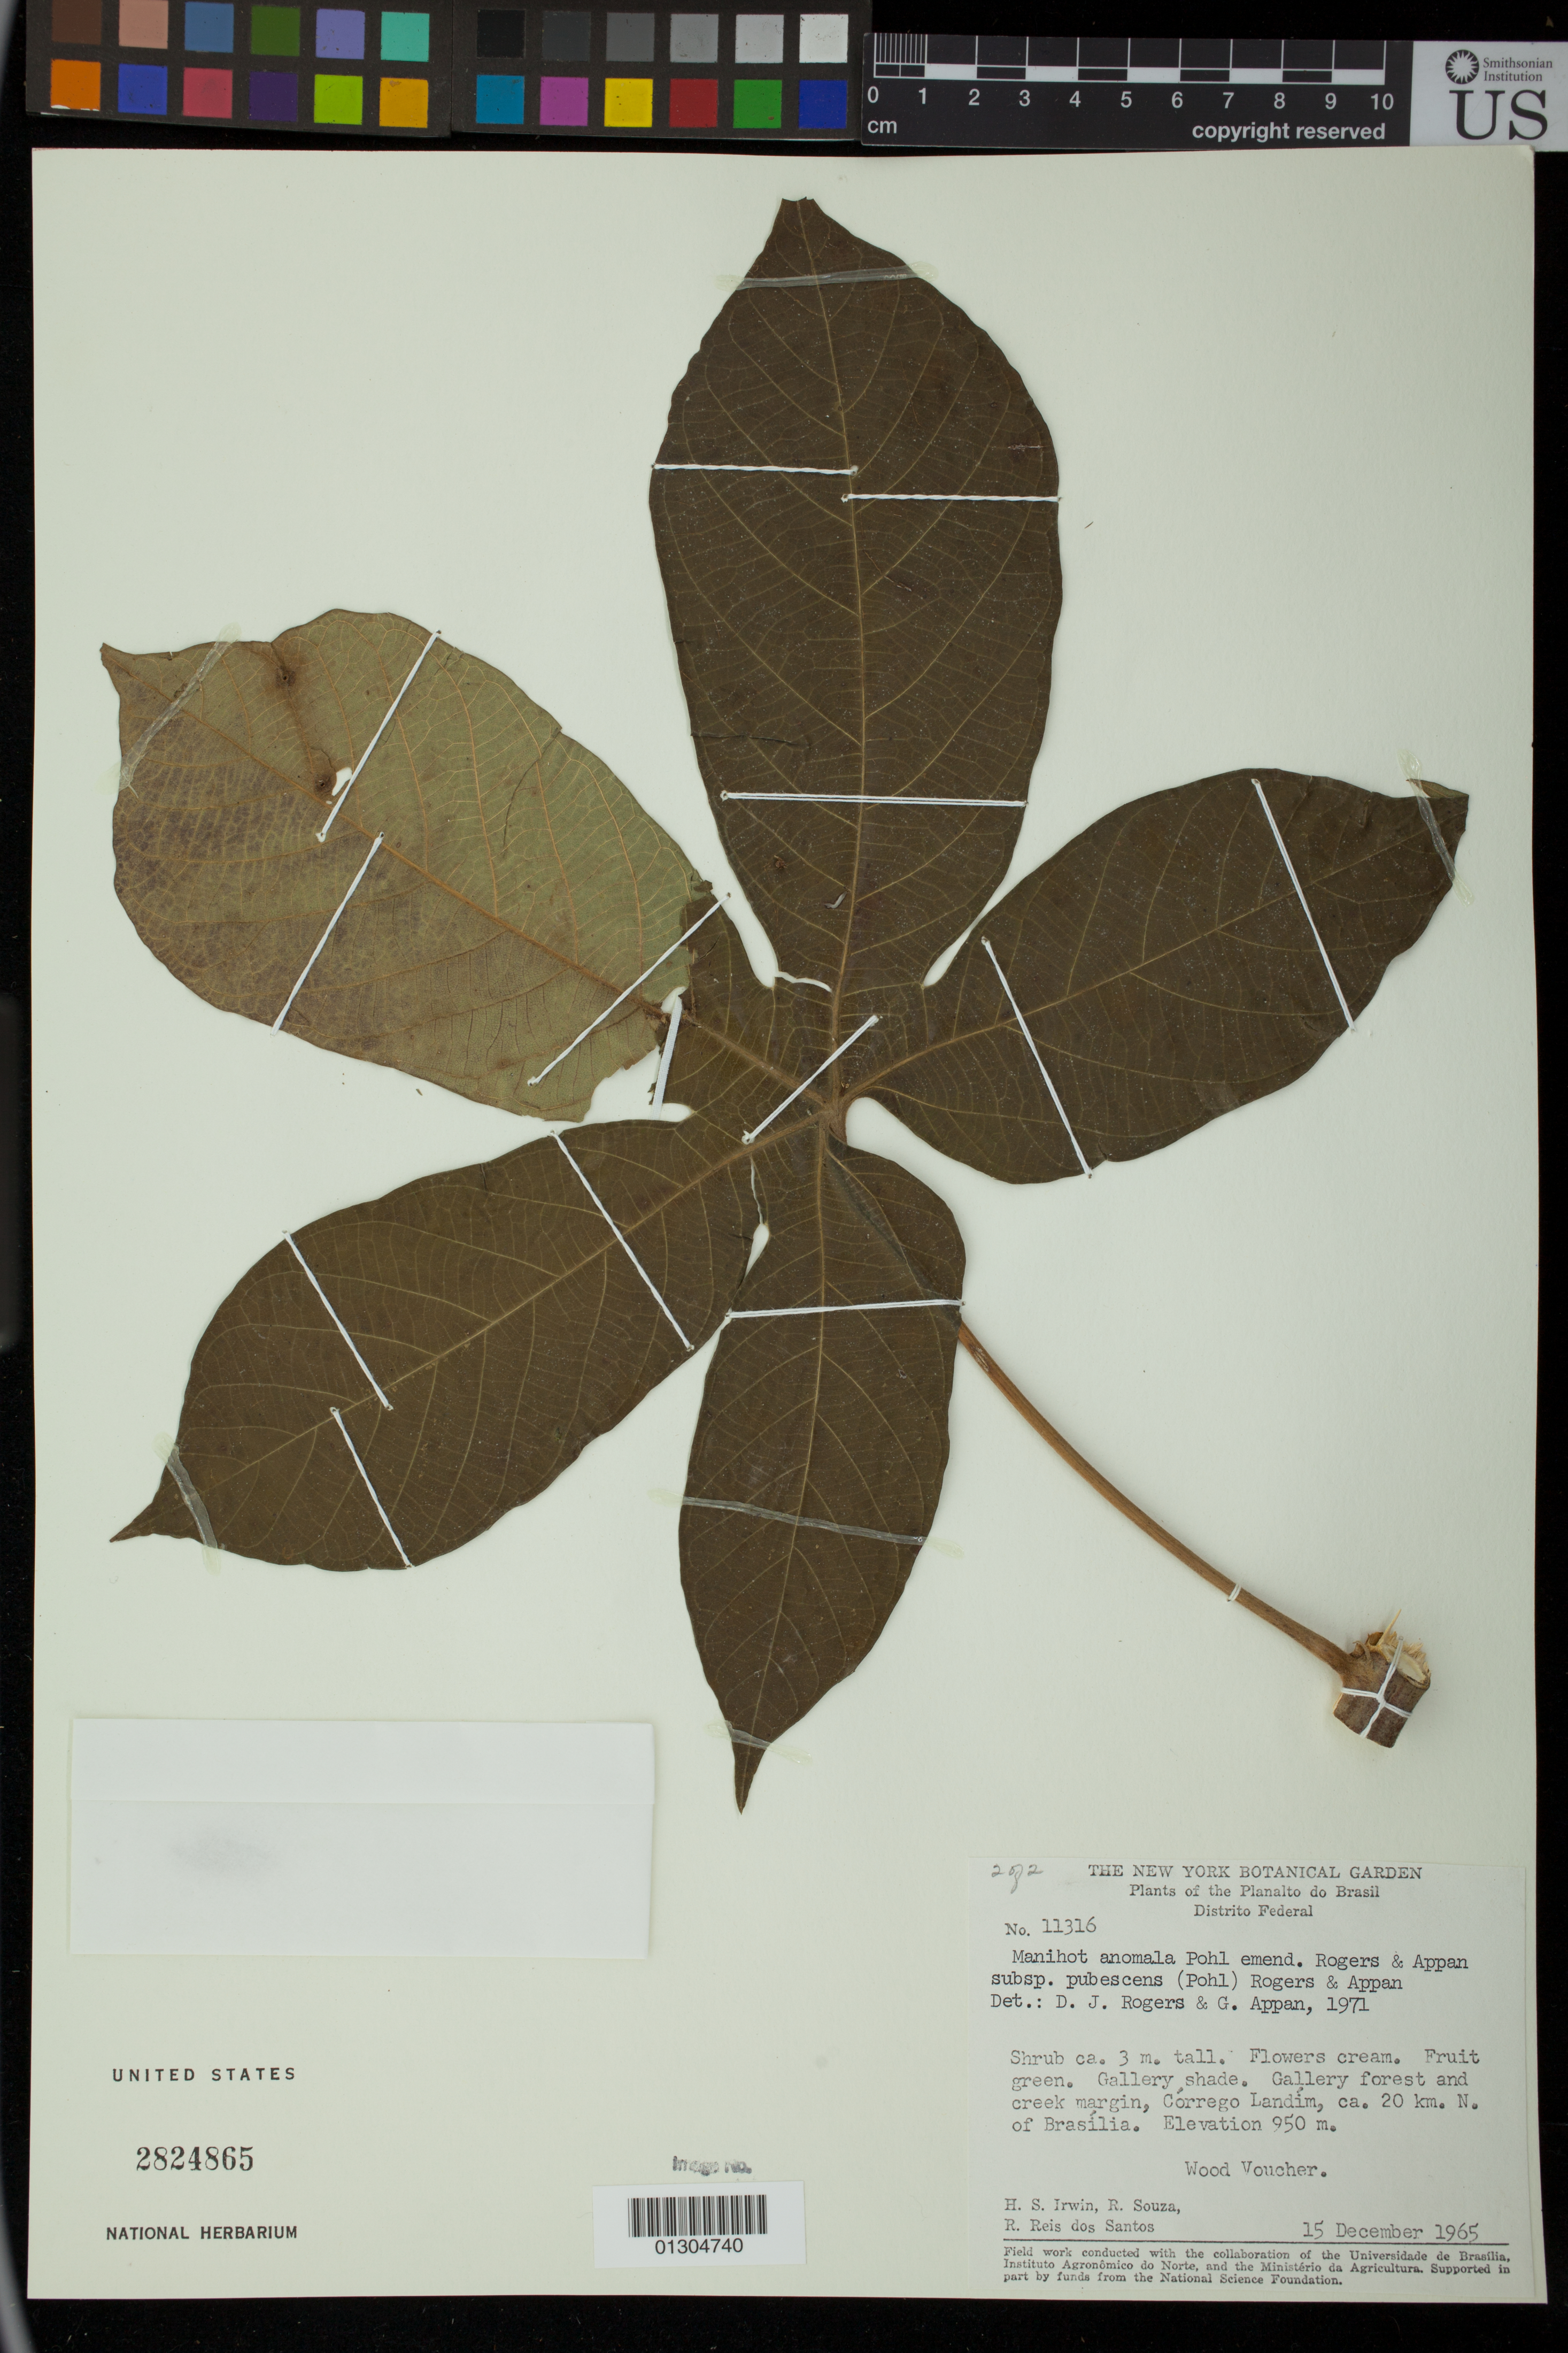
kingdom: Plantae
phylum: Tracheophyta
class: Magnoliopsida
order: Malpighiales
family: Euphorbiaceae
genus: Manihot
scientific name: Manihot anomala subsp. pubescens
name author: (Pohl) D.J. Rogers & Appan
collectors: H. Irwin, R. Souza & R. Reis dos Santos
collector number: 11316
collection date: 1965-12-15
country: Brazil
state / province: Distrito Federal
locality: Gallery forest and creek margin, Córrego Landím, ca. 20 km. N. of Brasília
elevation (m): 950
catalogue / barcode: US 2824865